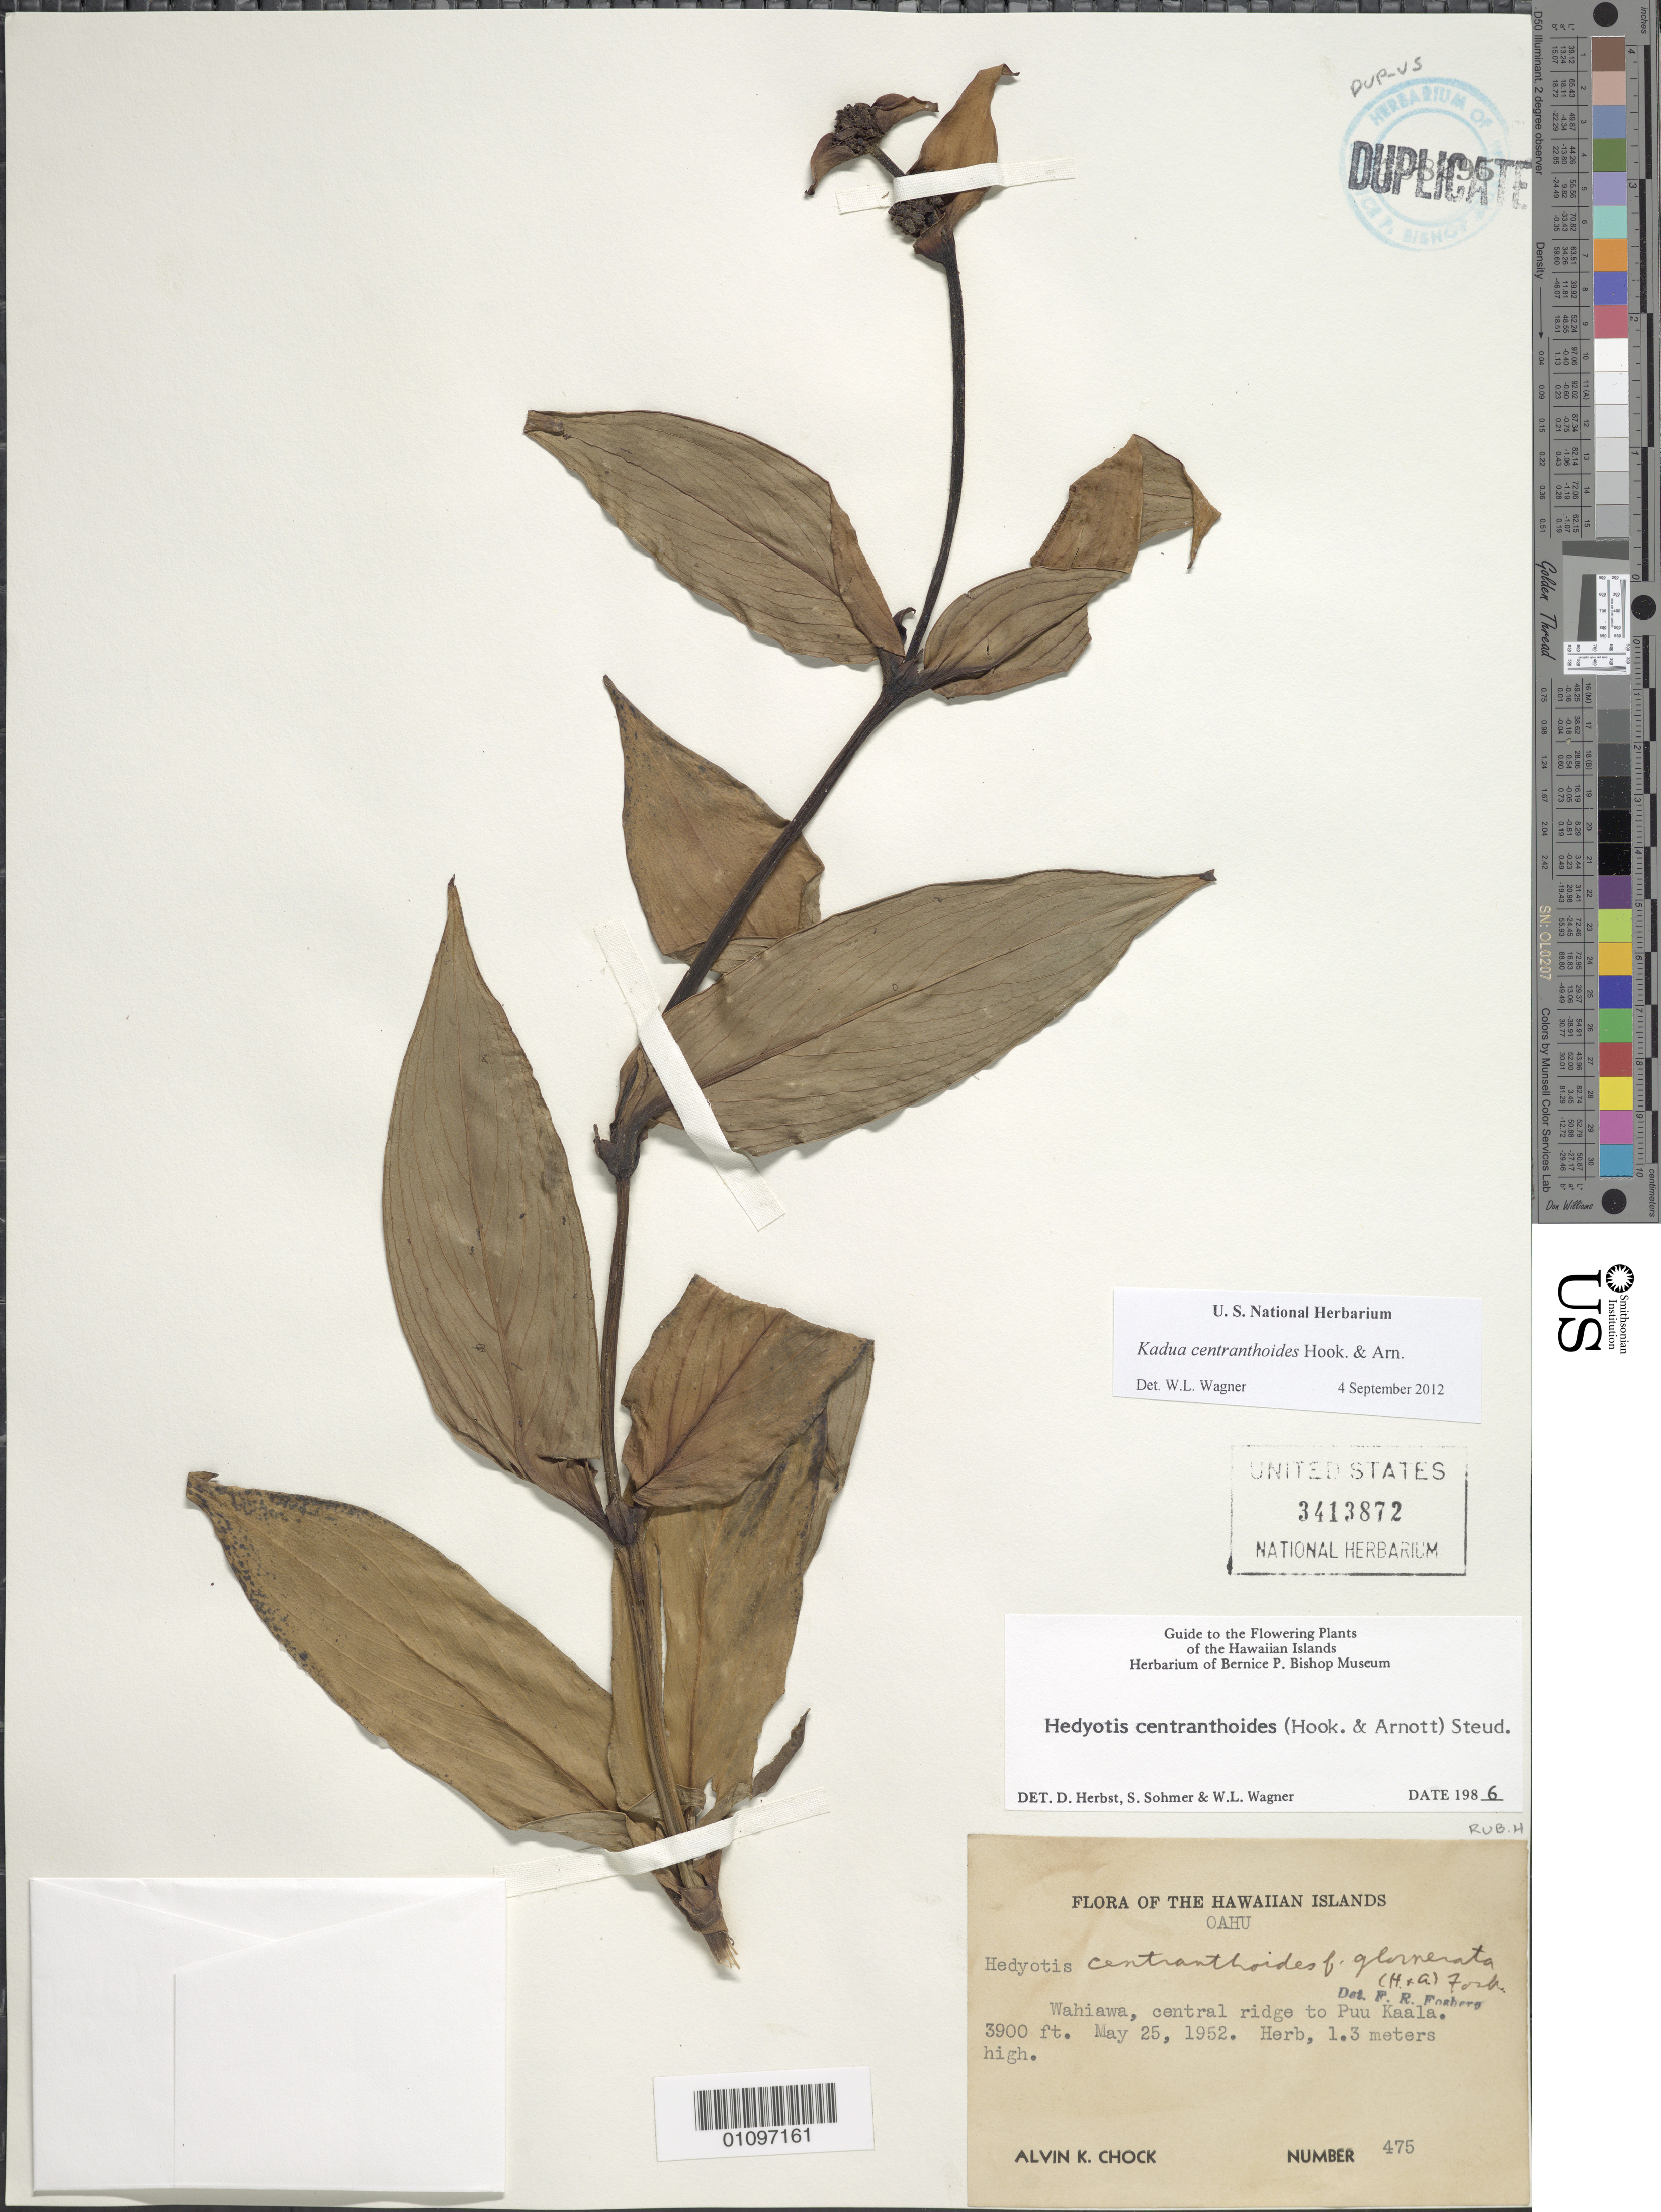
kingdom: Plantae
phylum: Tracheophyta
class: Magnoliopsida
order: Gentianales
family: Rubiaceae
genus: Kadua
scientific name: Kadua centranthoides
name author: Hook. & Arn.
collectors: A. Chock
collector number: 475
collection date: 1952-05-25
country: United States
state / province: Hawaii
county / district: Honolulu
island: Oahu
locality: Wahiawa, central ridge to Puu Kaala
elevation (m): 1189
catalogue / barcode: US 3413872